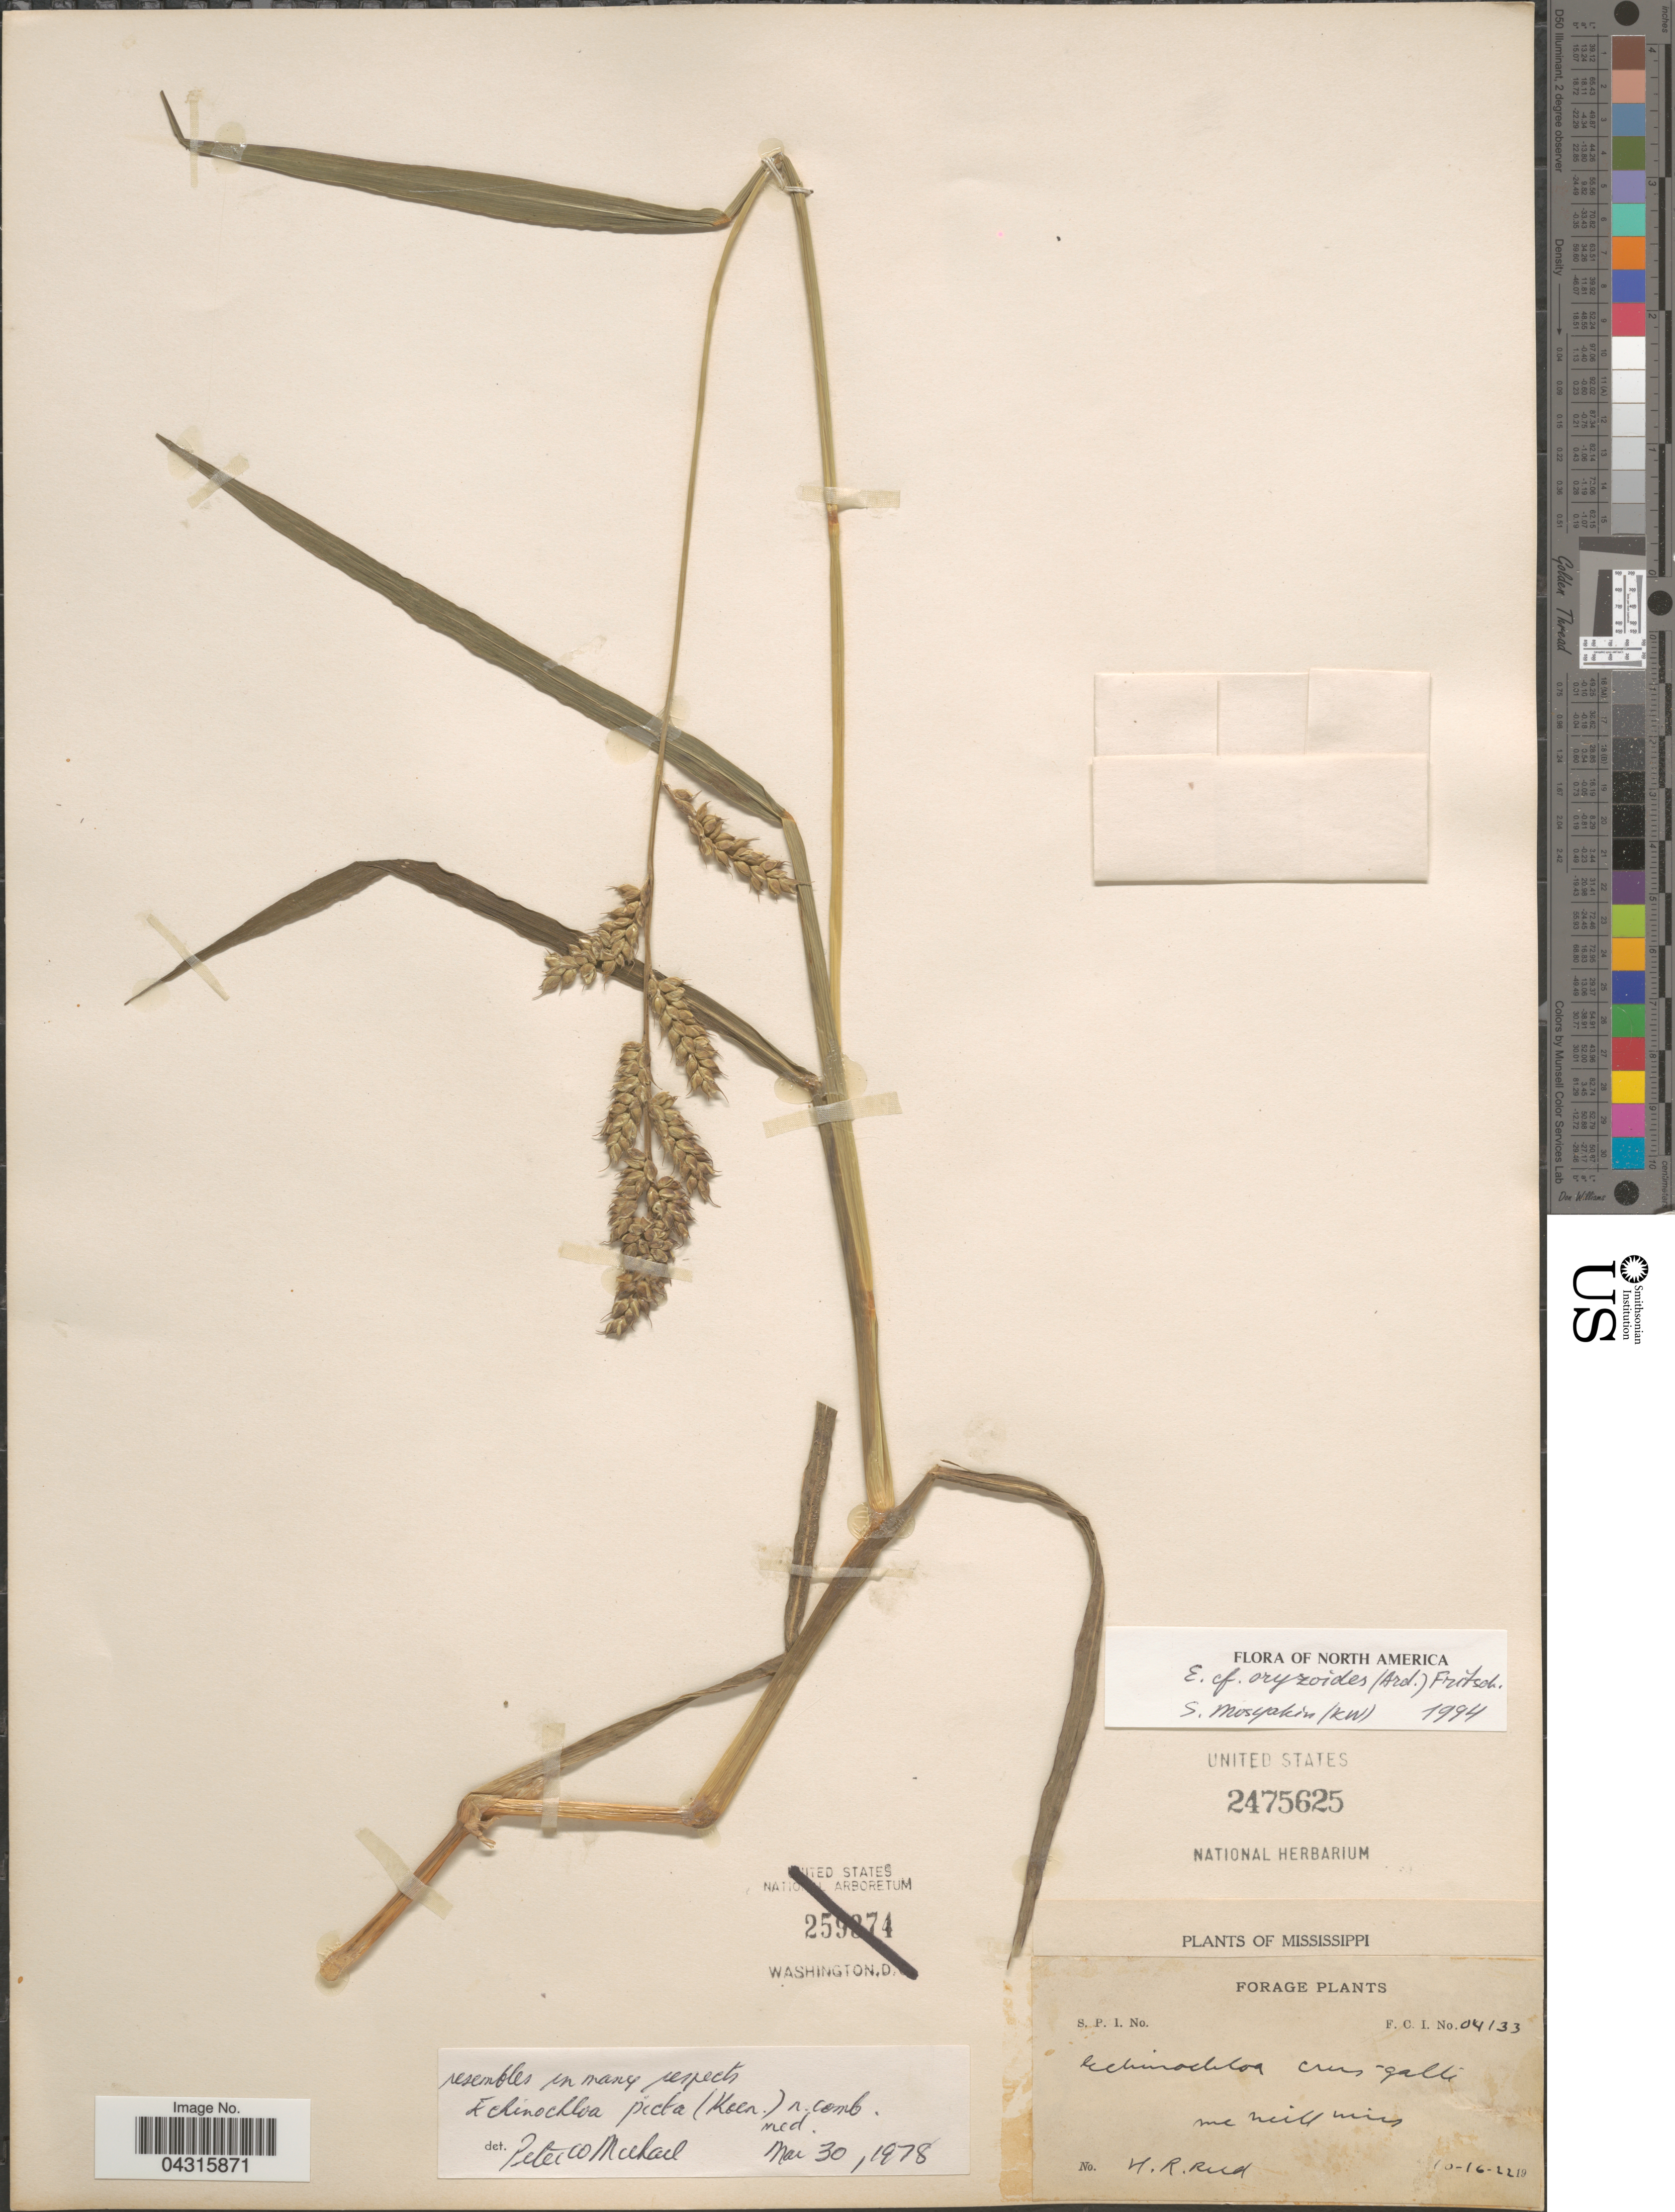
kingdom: Plantae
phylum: Tracheophyta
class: Liliopsida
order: Poales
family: Poaceae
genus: Echinochloa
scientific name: Echinochloa oryzoides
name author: (Ard.) Fritsch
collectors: H. Reed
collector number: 04133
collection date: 1922-10-16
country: United States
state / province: Mississippi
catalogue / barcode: US 2475625